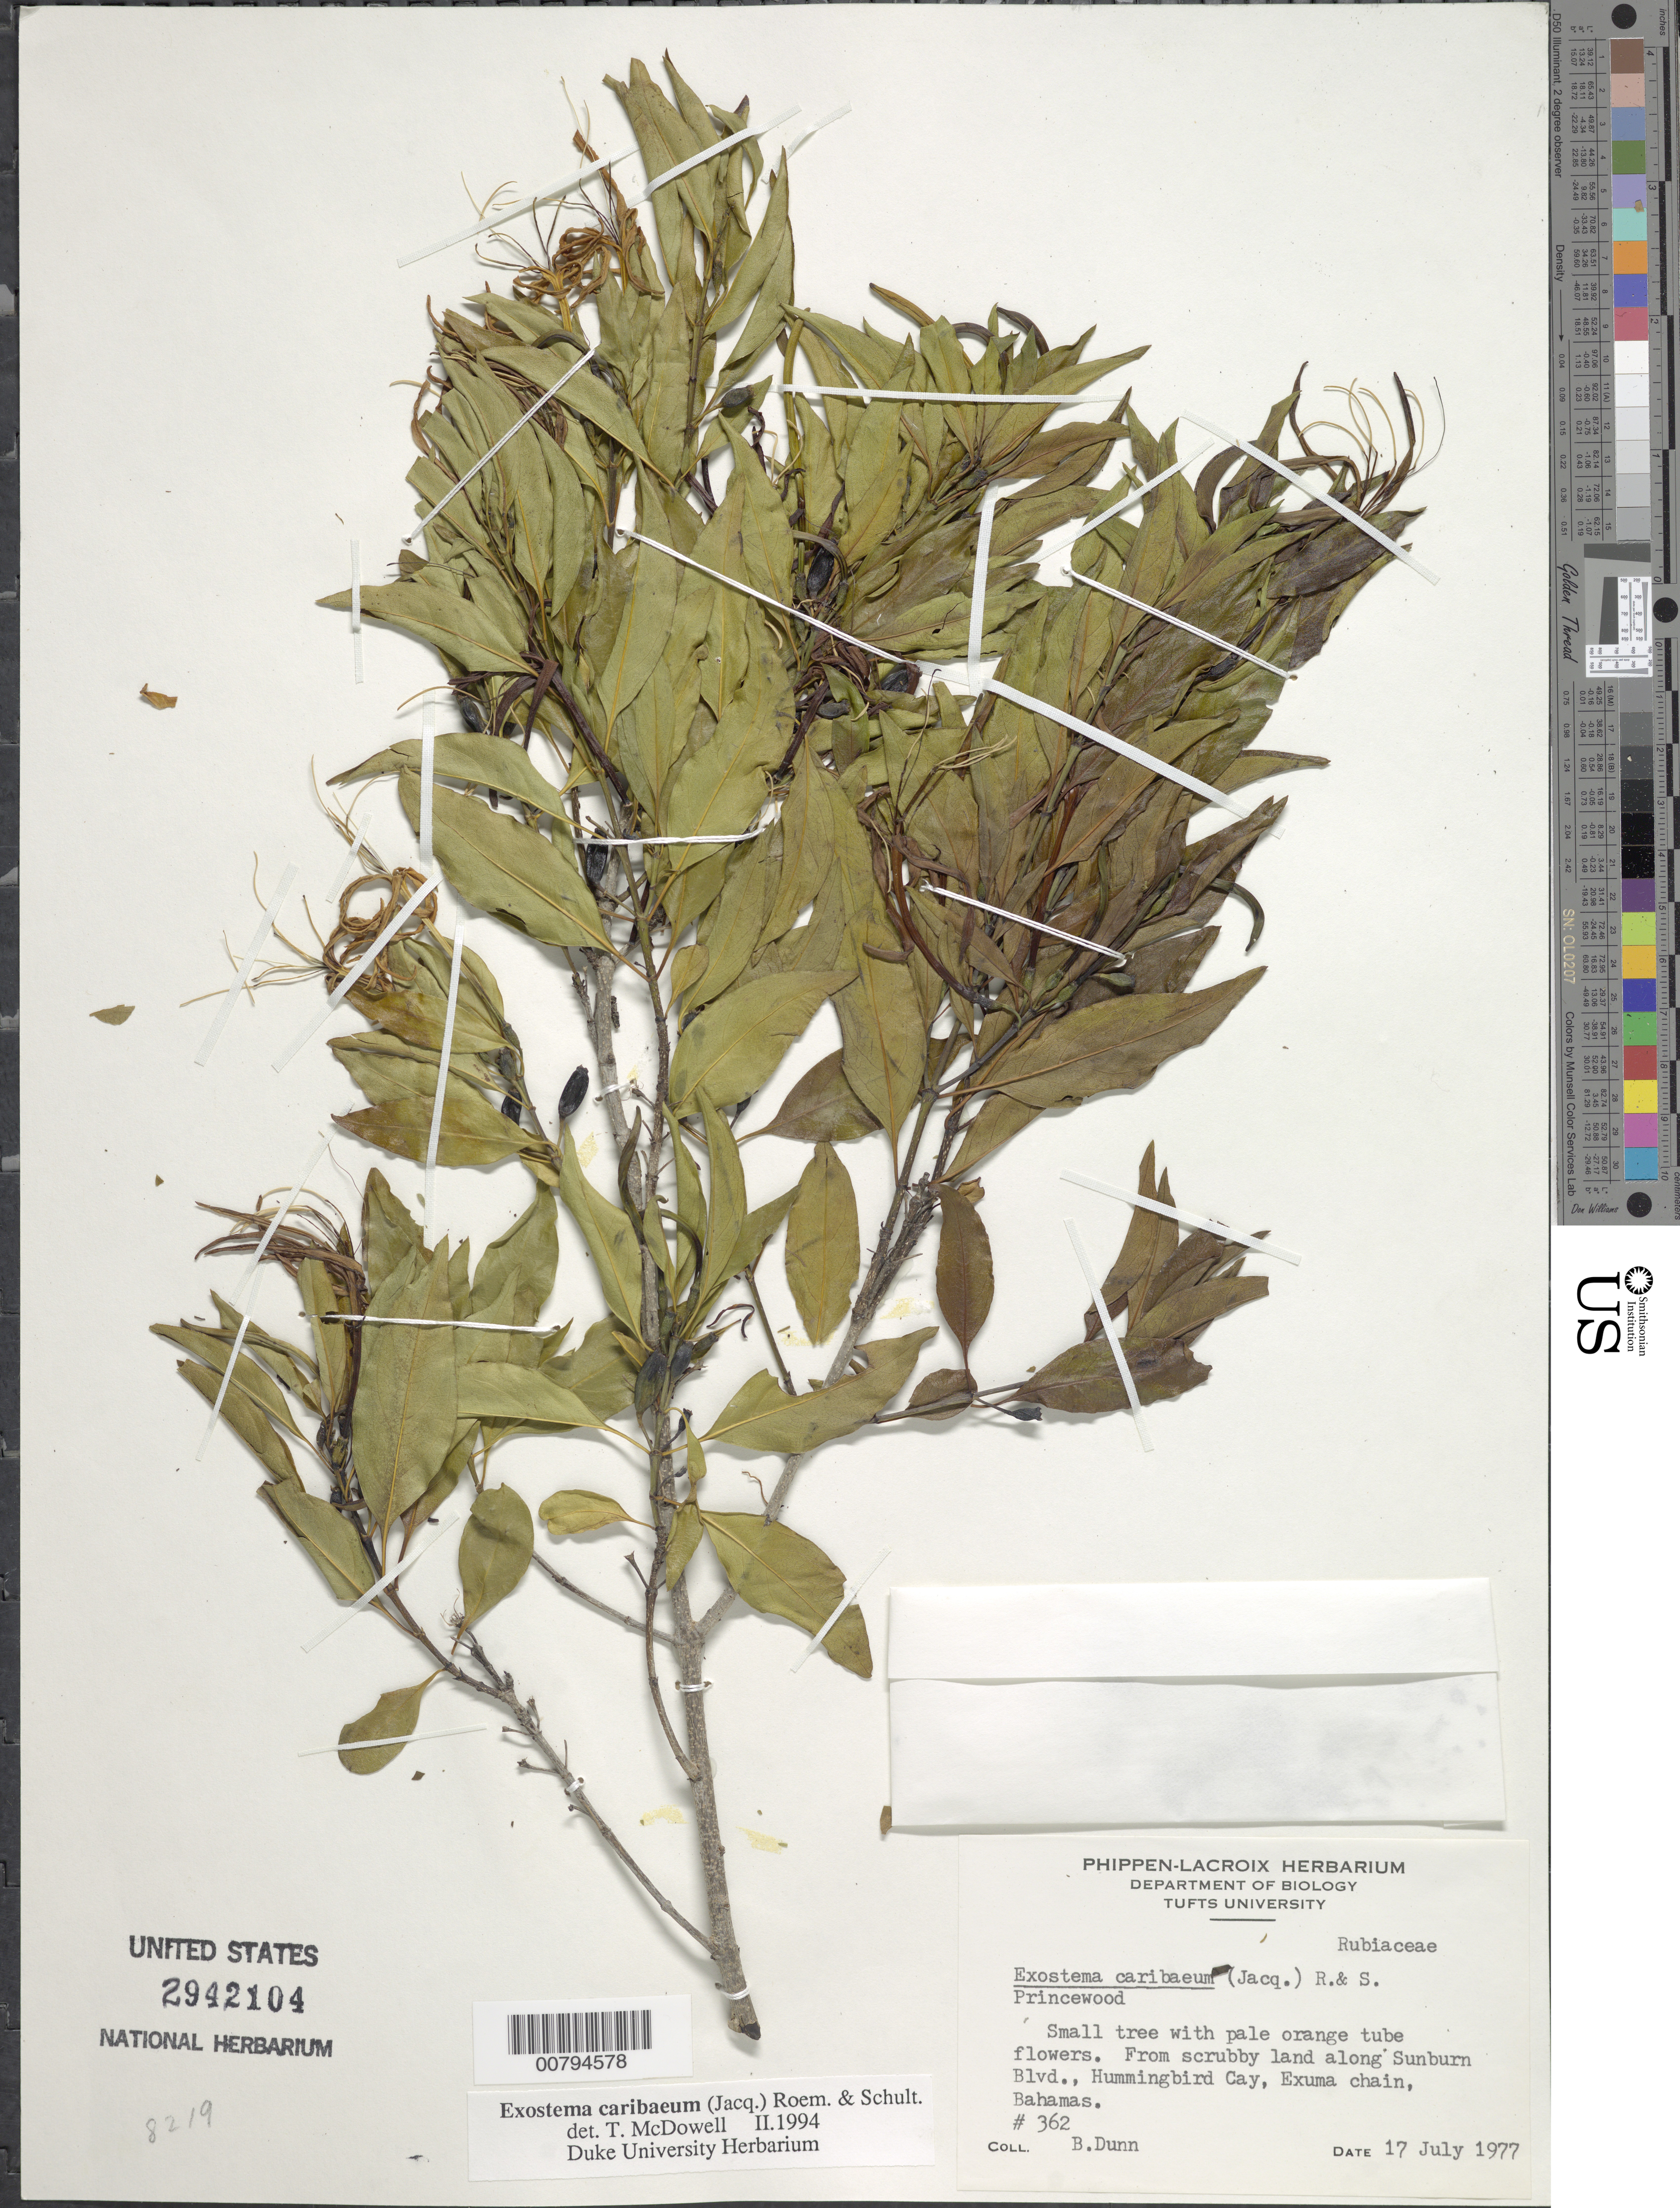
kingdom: Plantae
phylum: Tracheophyta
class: Magnoliopsida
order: Gentianales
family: Rubiaceae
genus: Exostema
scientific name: Exostema caribaeum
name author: (Jacq.) Roem. & Schult.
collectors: B. Dunn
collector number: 362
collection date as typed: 17 Jul 1977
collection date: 1977-07-17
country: Bahamas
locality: Land along Sunburn Blvd., Hummingbird Cay, Exuma chain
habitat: Scrubby land along road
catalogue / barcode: US 2942104